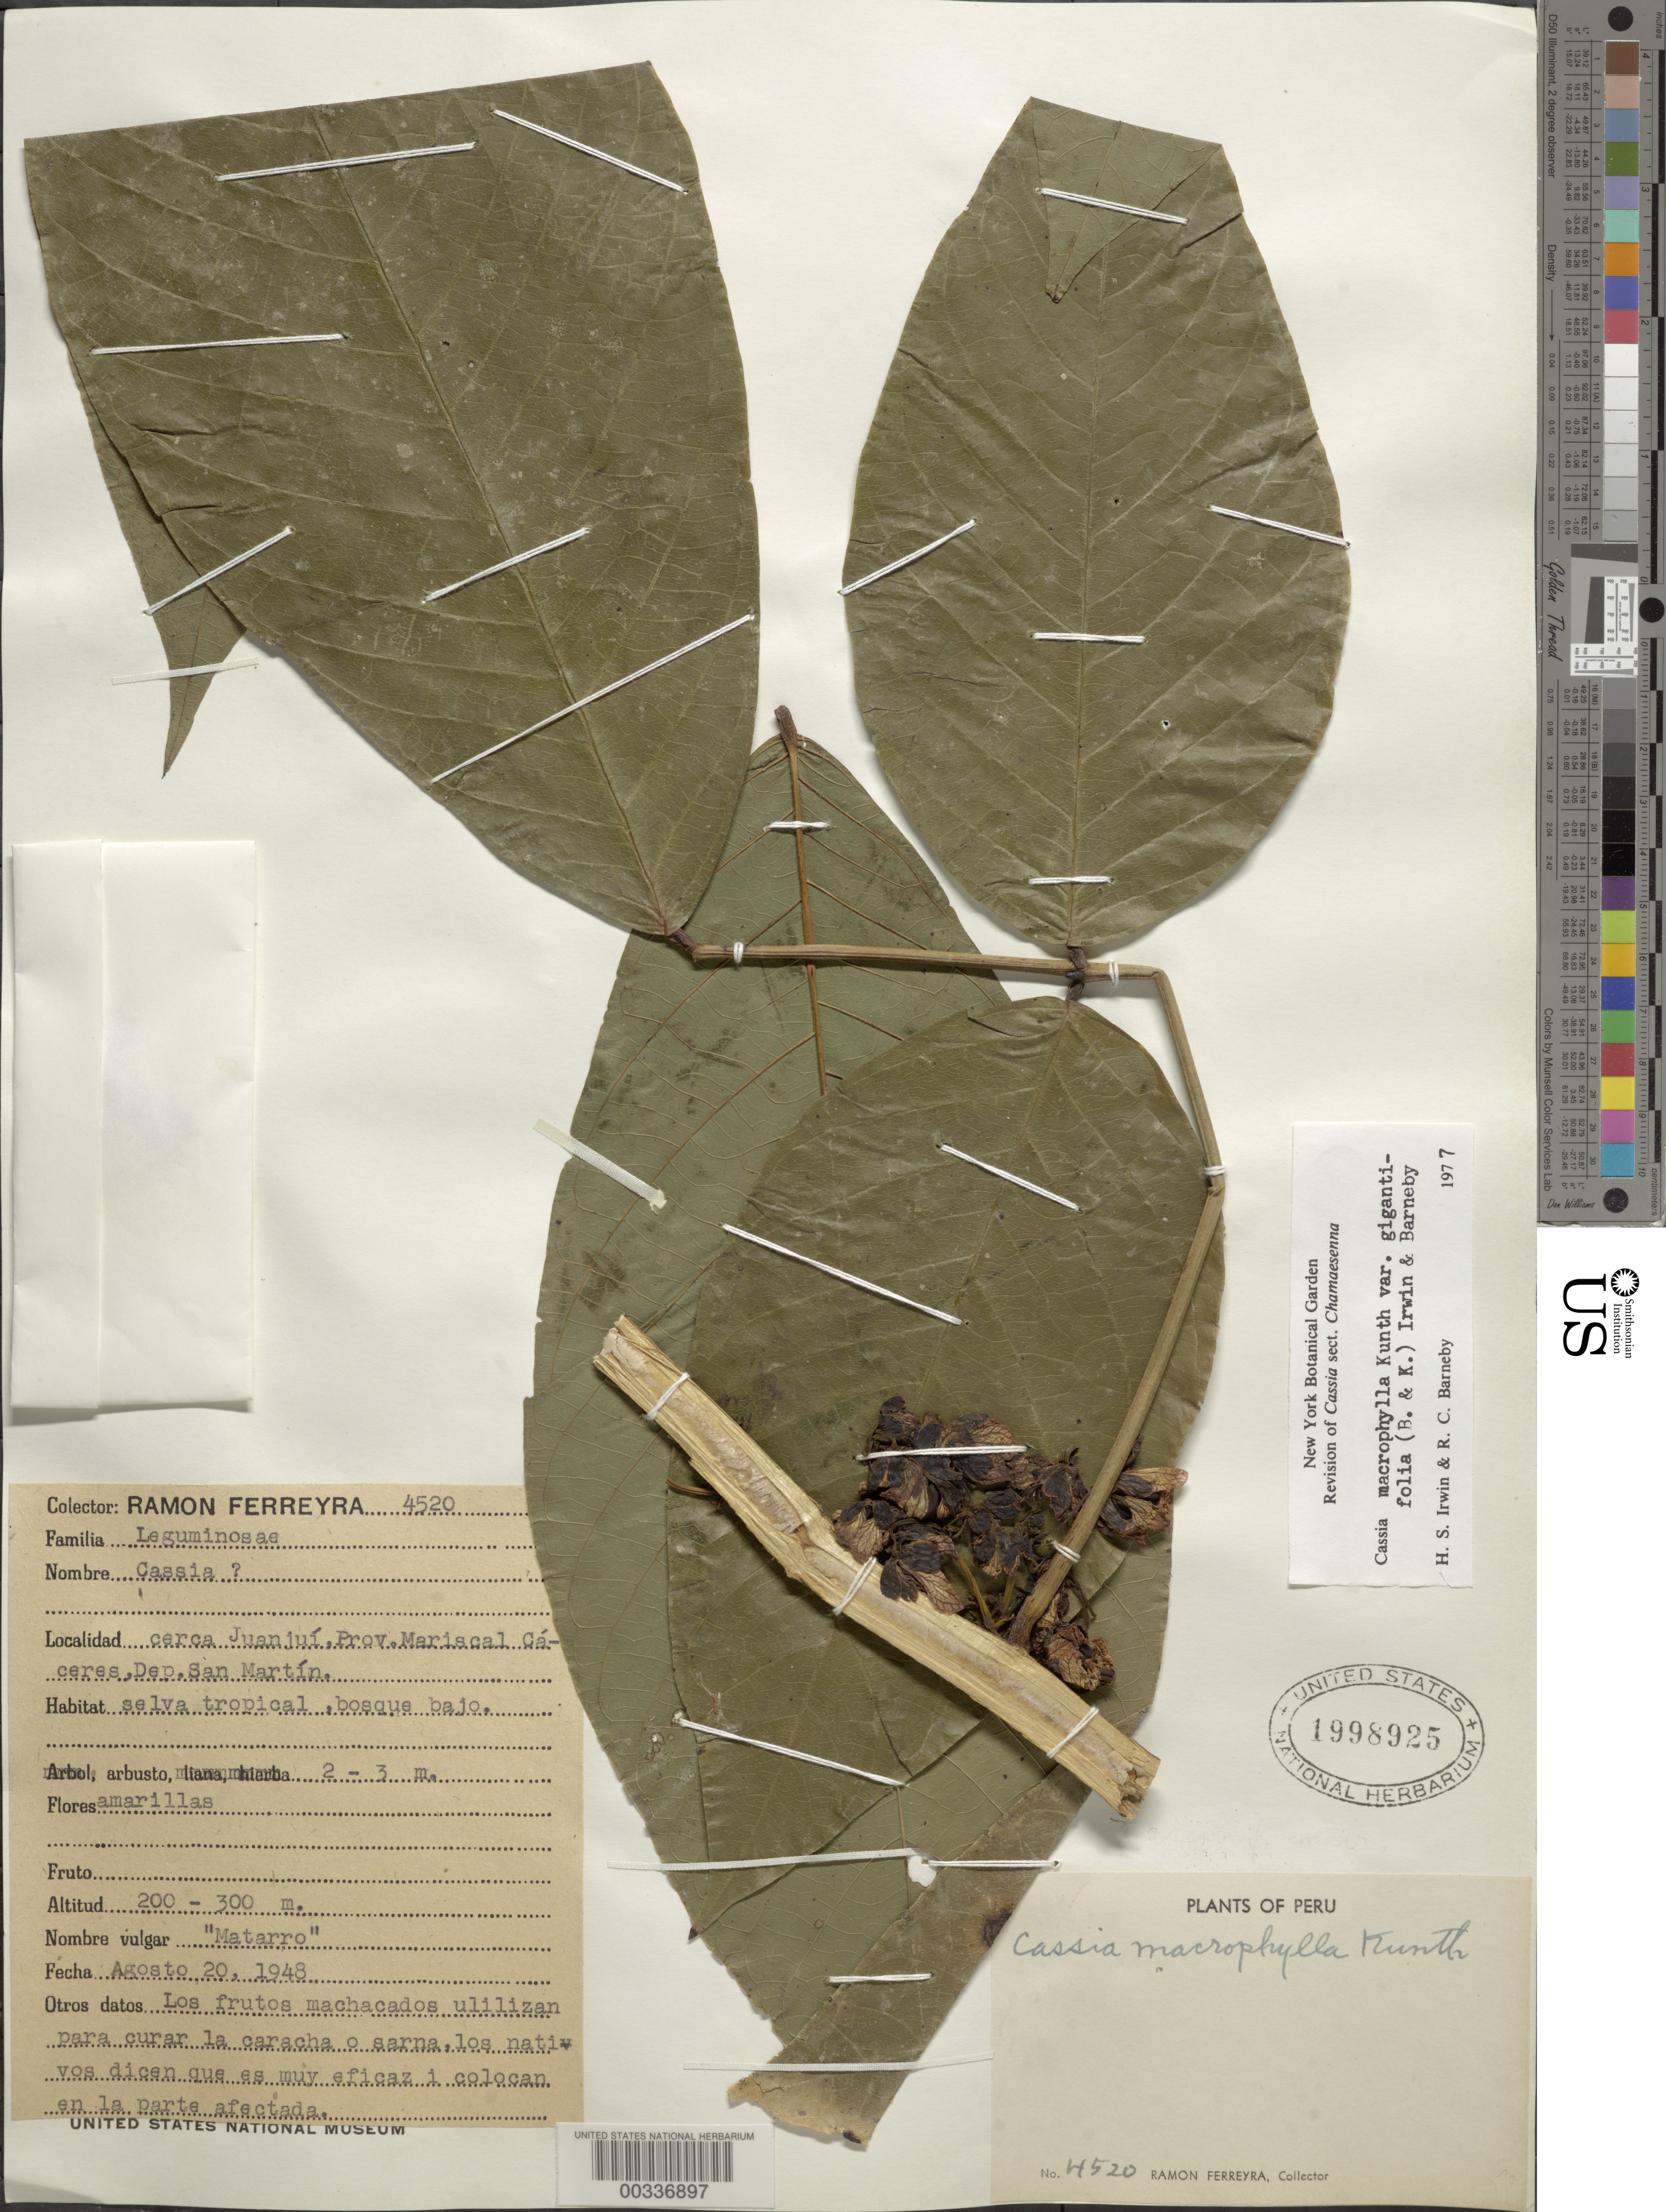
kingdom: Plantae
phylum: Tracheophyta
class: Magnoliopsida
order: Fabales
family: Fabaceae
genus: Senna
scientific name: Senna macrophylla var. gigantifolia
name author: (Britton & Killip) H.S. Irwin & Barneby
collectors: R. A. Ferreyra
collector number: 4520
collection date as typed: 20 Aug 1948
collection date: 1948-08-20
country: Peru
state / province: San Martín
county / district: Mariscal Cáceres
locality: Cerca juanjui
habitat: Declining tropical forest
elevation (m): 200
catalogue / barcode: US 1998925